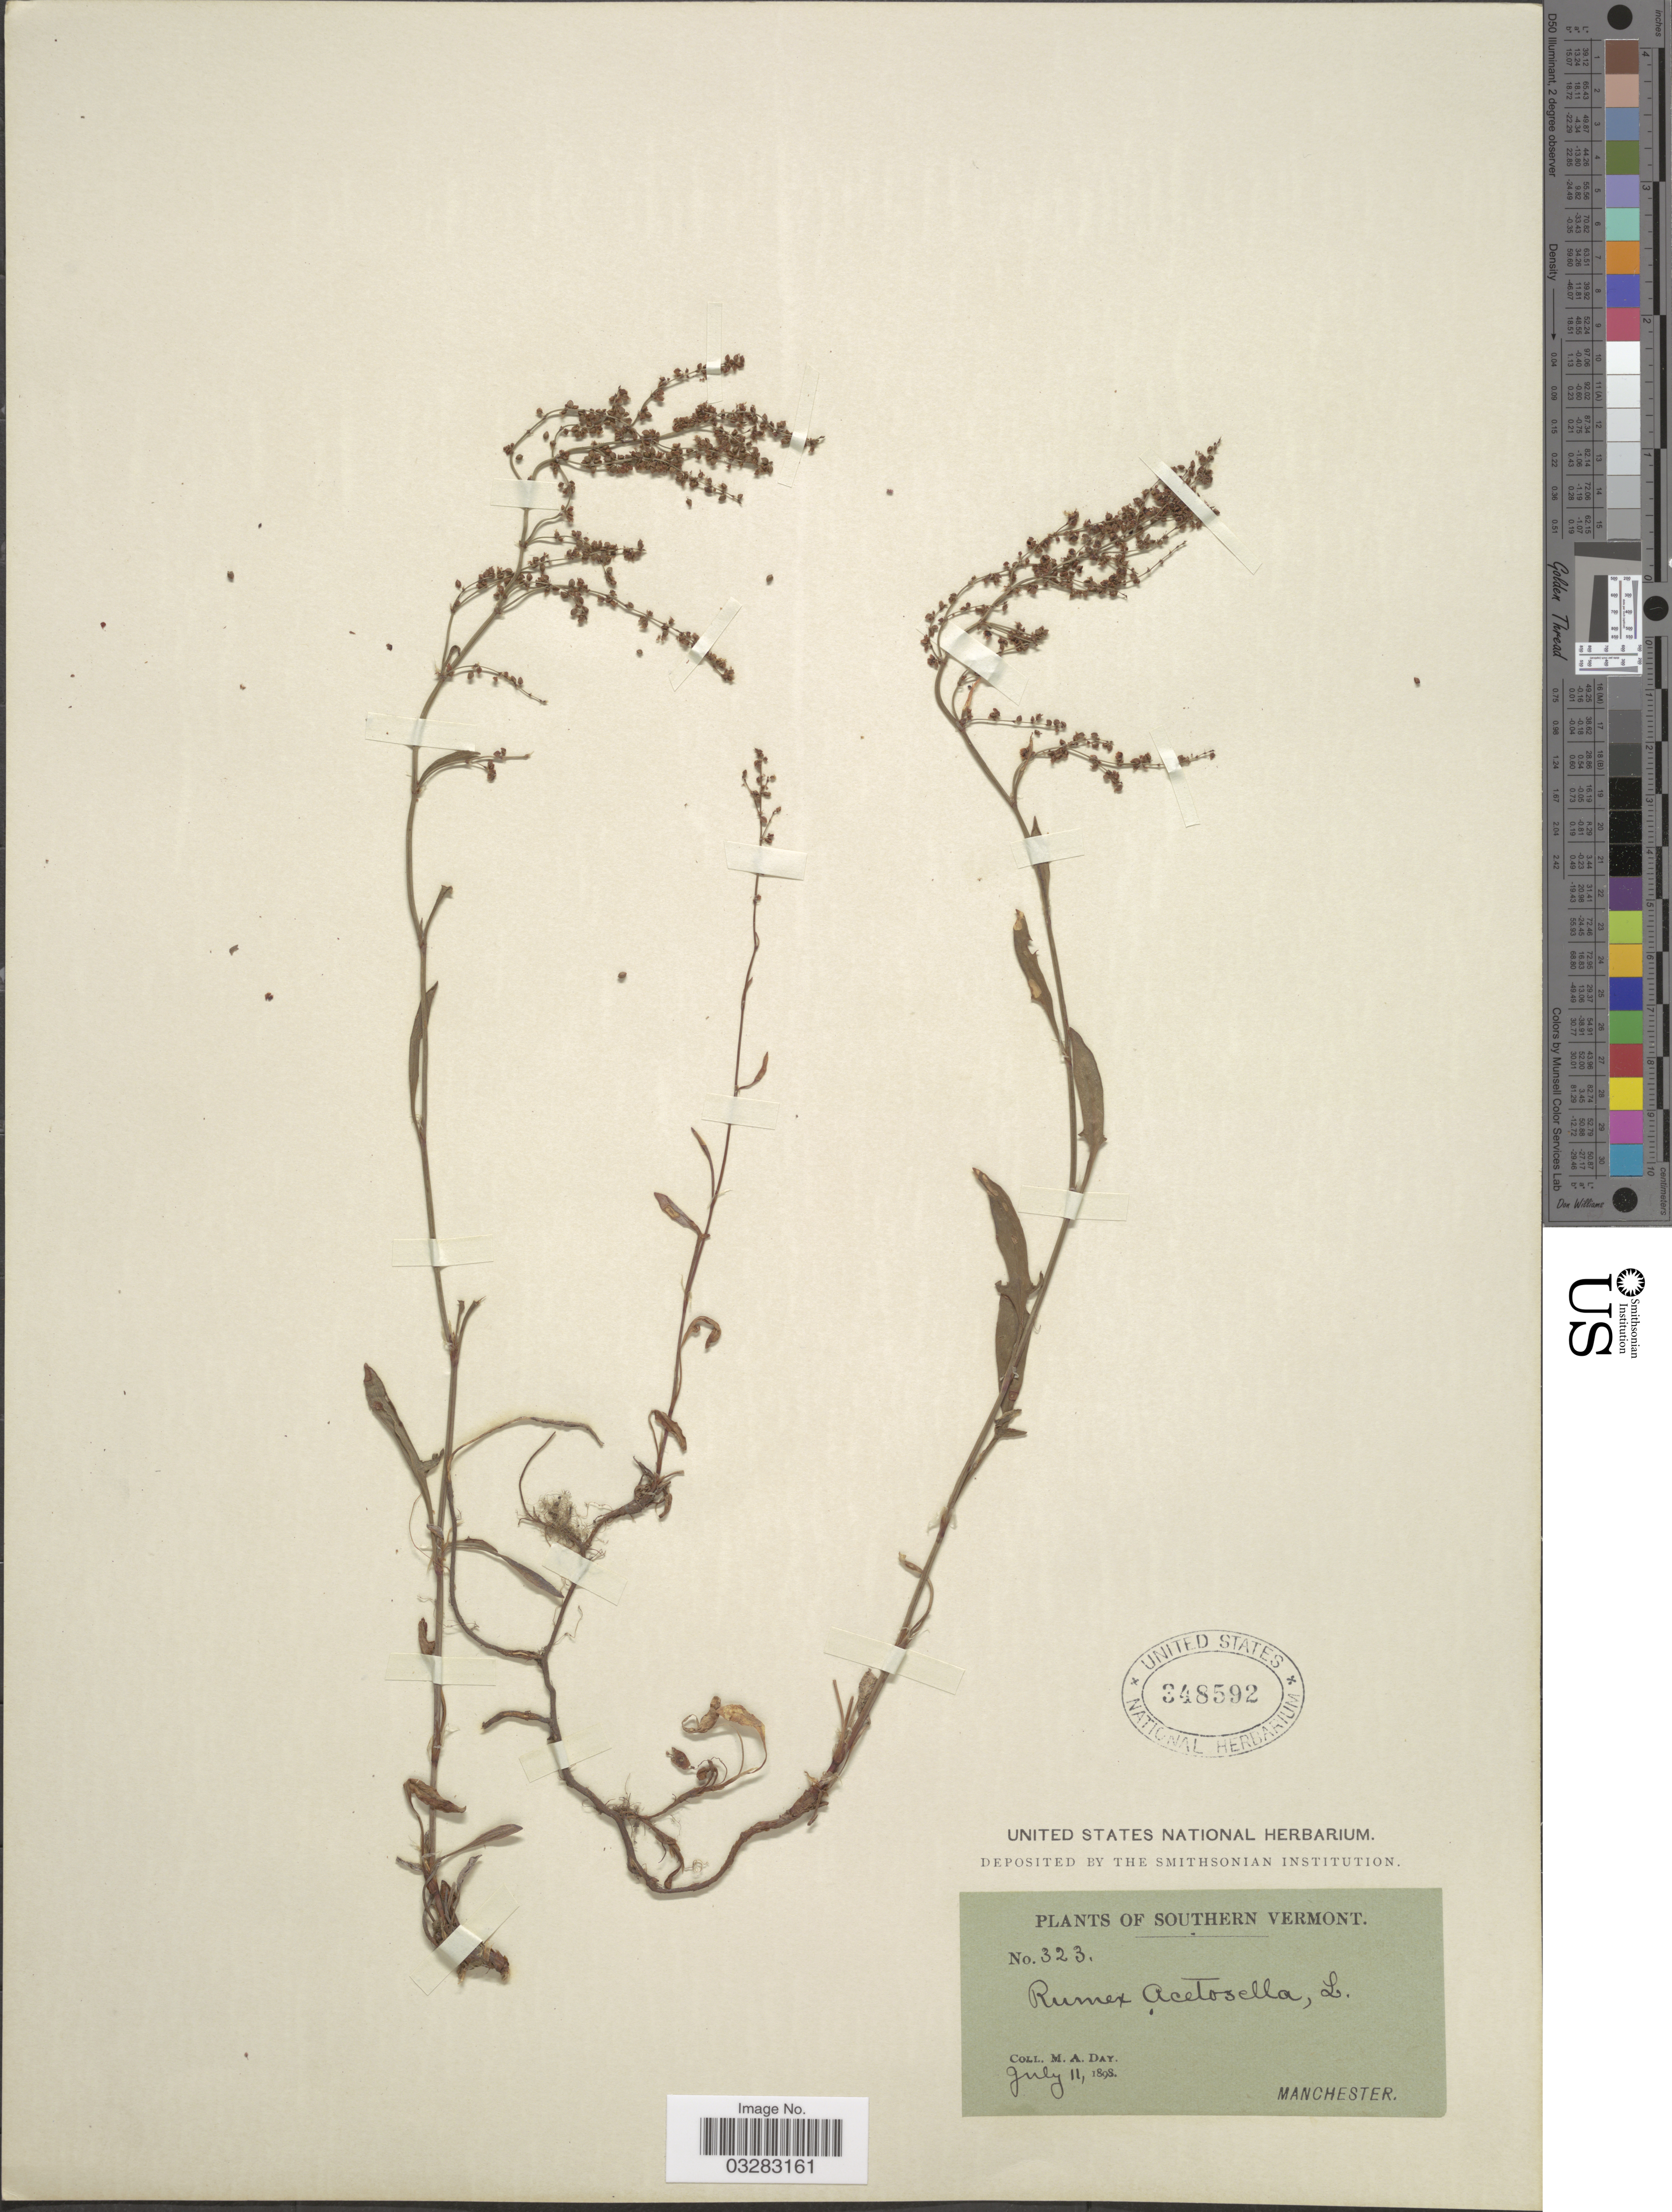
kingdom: Plantae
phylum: Tracheophyta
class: Magnoliopsida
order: Caryophyllales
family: Polygonaceae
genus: Rumex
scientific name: Rumex acetosella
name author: L.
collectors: M. Day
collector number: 323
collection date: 1898-07-11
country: United States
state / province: Vermont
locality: Southern Vermont. Manchester.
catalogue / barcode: US 348592